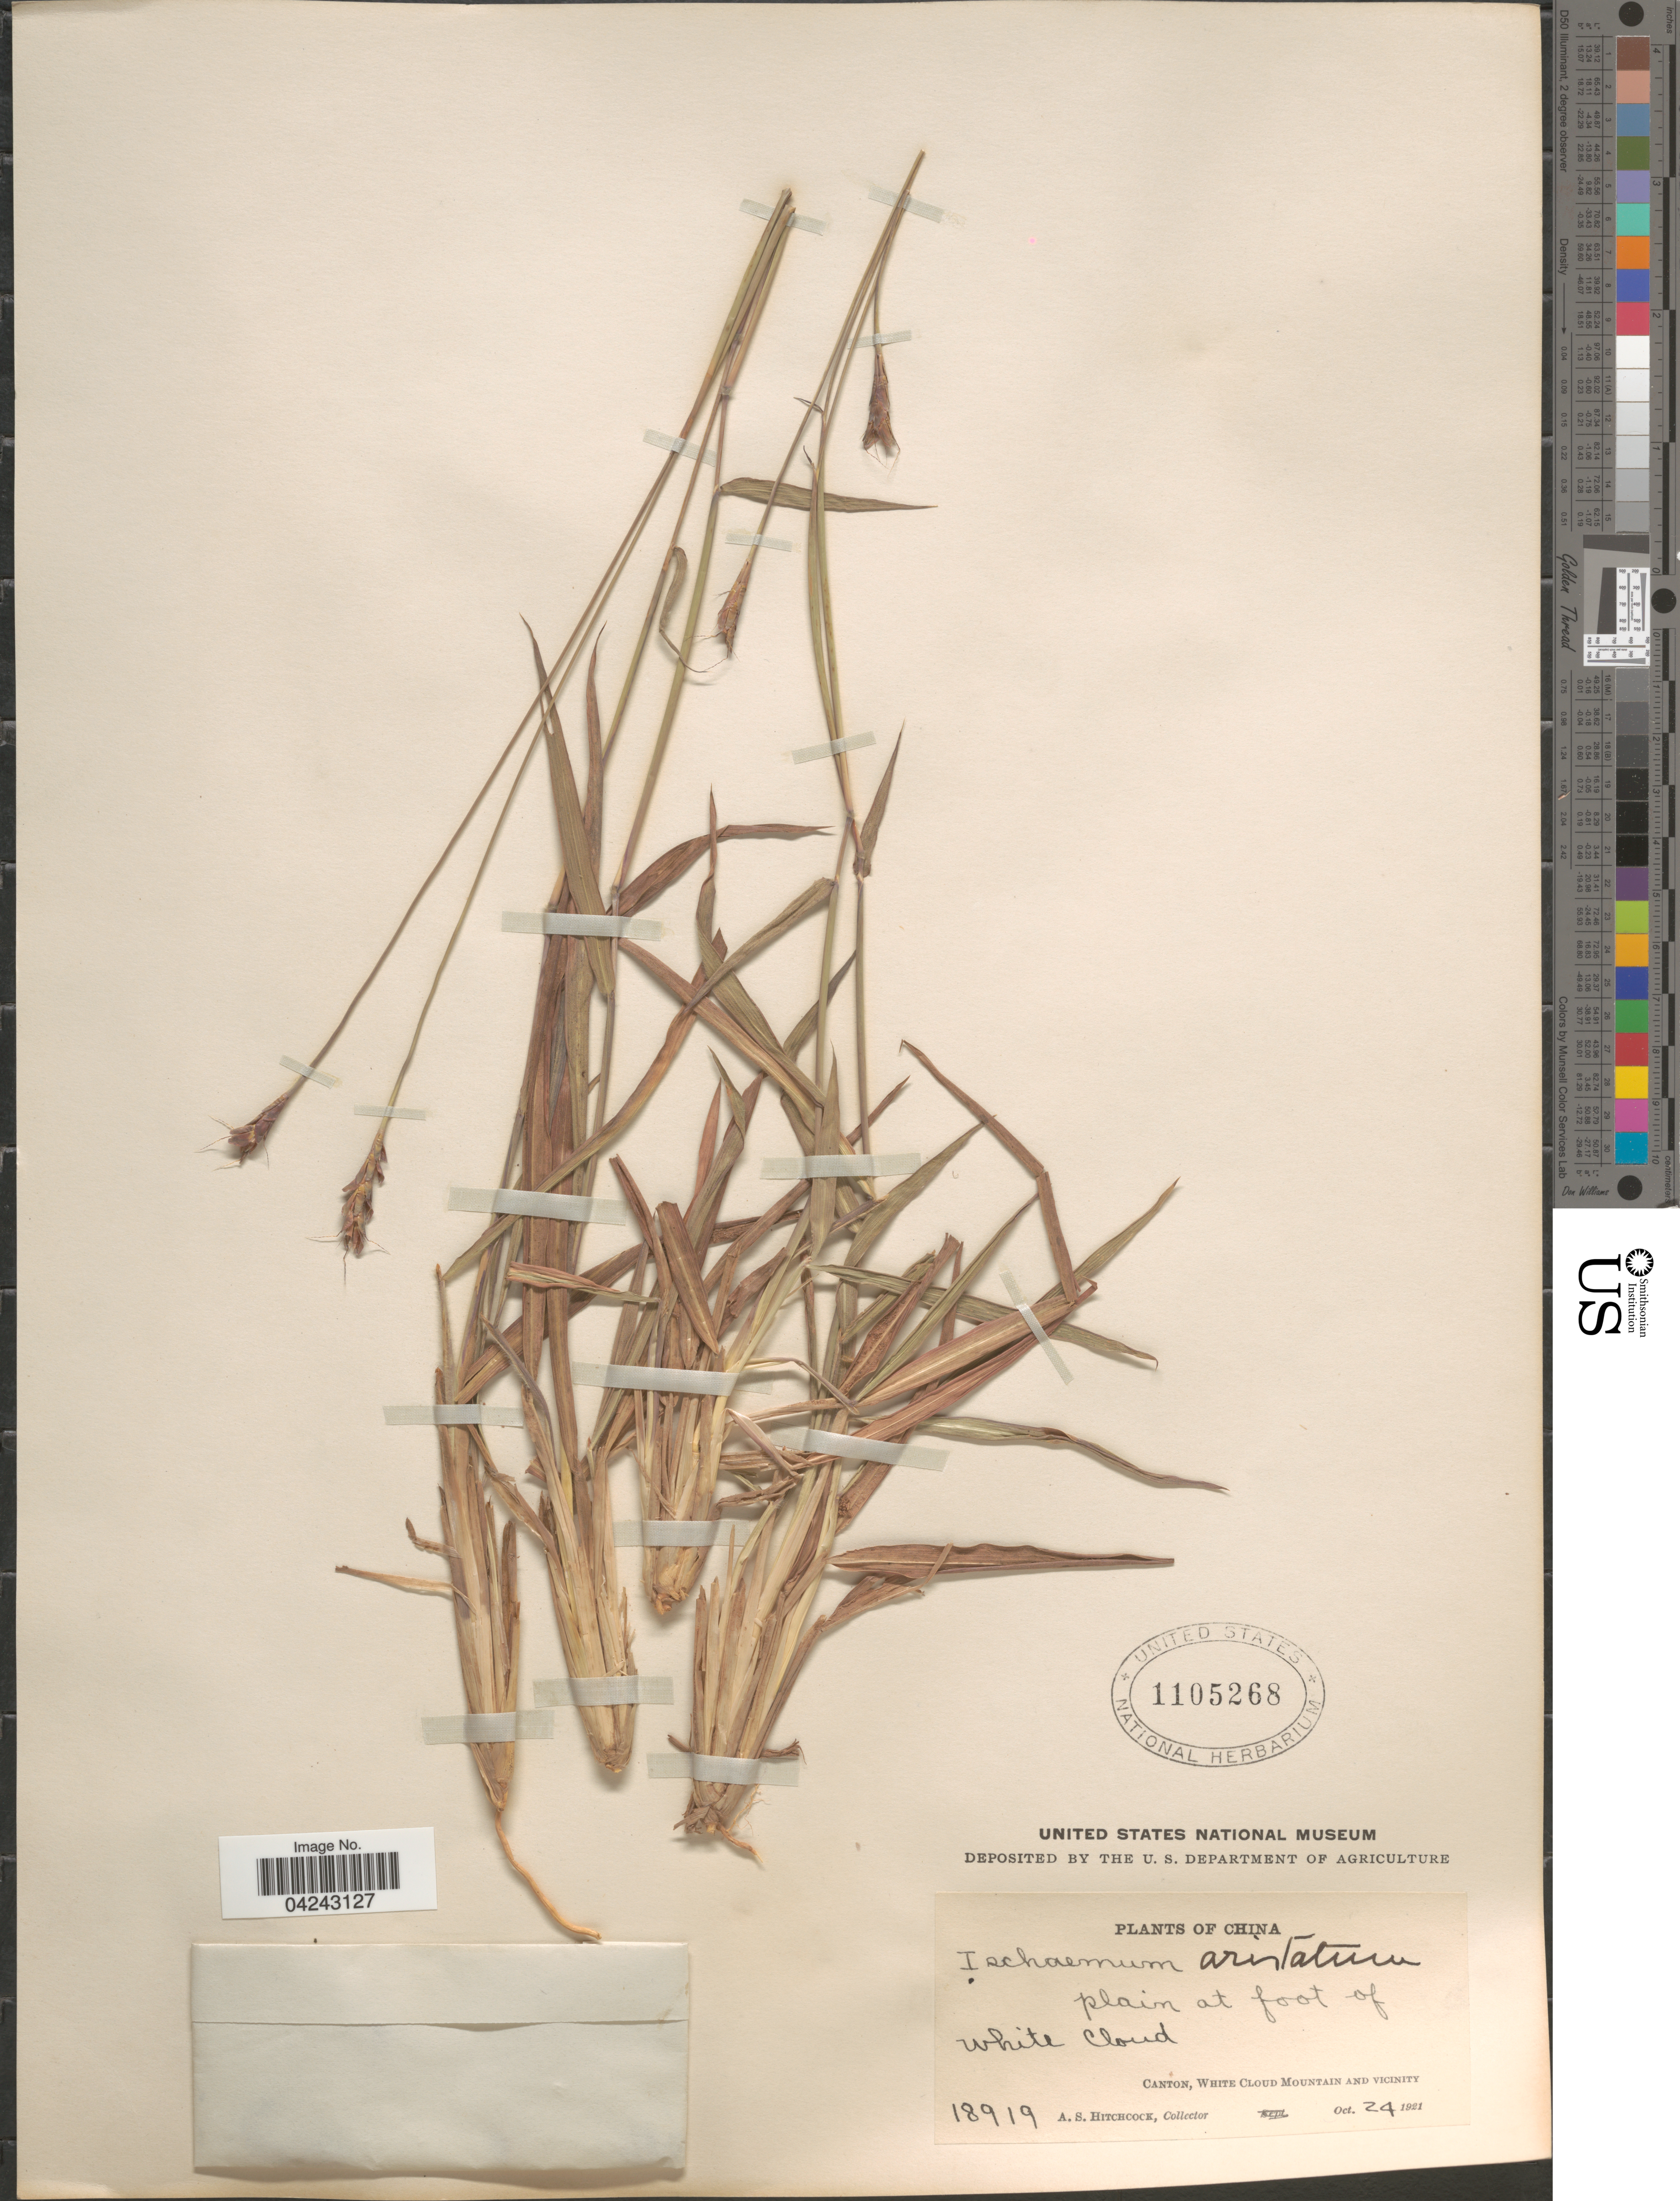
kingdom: Plantae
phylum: Tracheophyta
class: Liliopsida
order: Poales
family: Poaceae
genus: Ischaemum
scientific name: Ischaemum aristatum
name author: L.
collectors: A. S. Hitchcock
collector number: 18919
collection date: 1921-10-24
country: China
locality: Plain at foot of White Cloud. Canton, White Cloud Mountain and vicinity.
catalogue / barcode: US 1105268